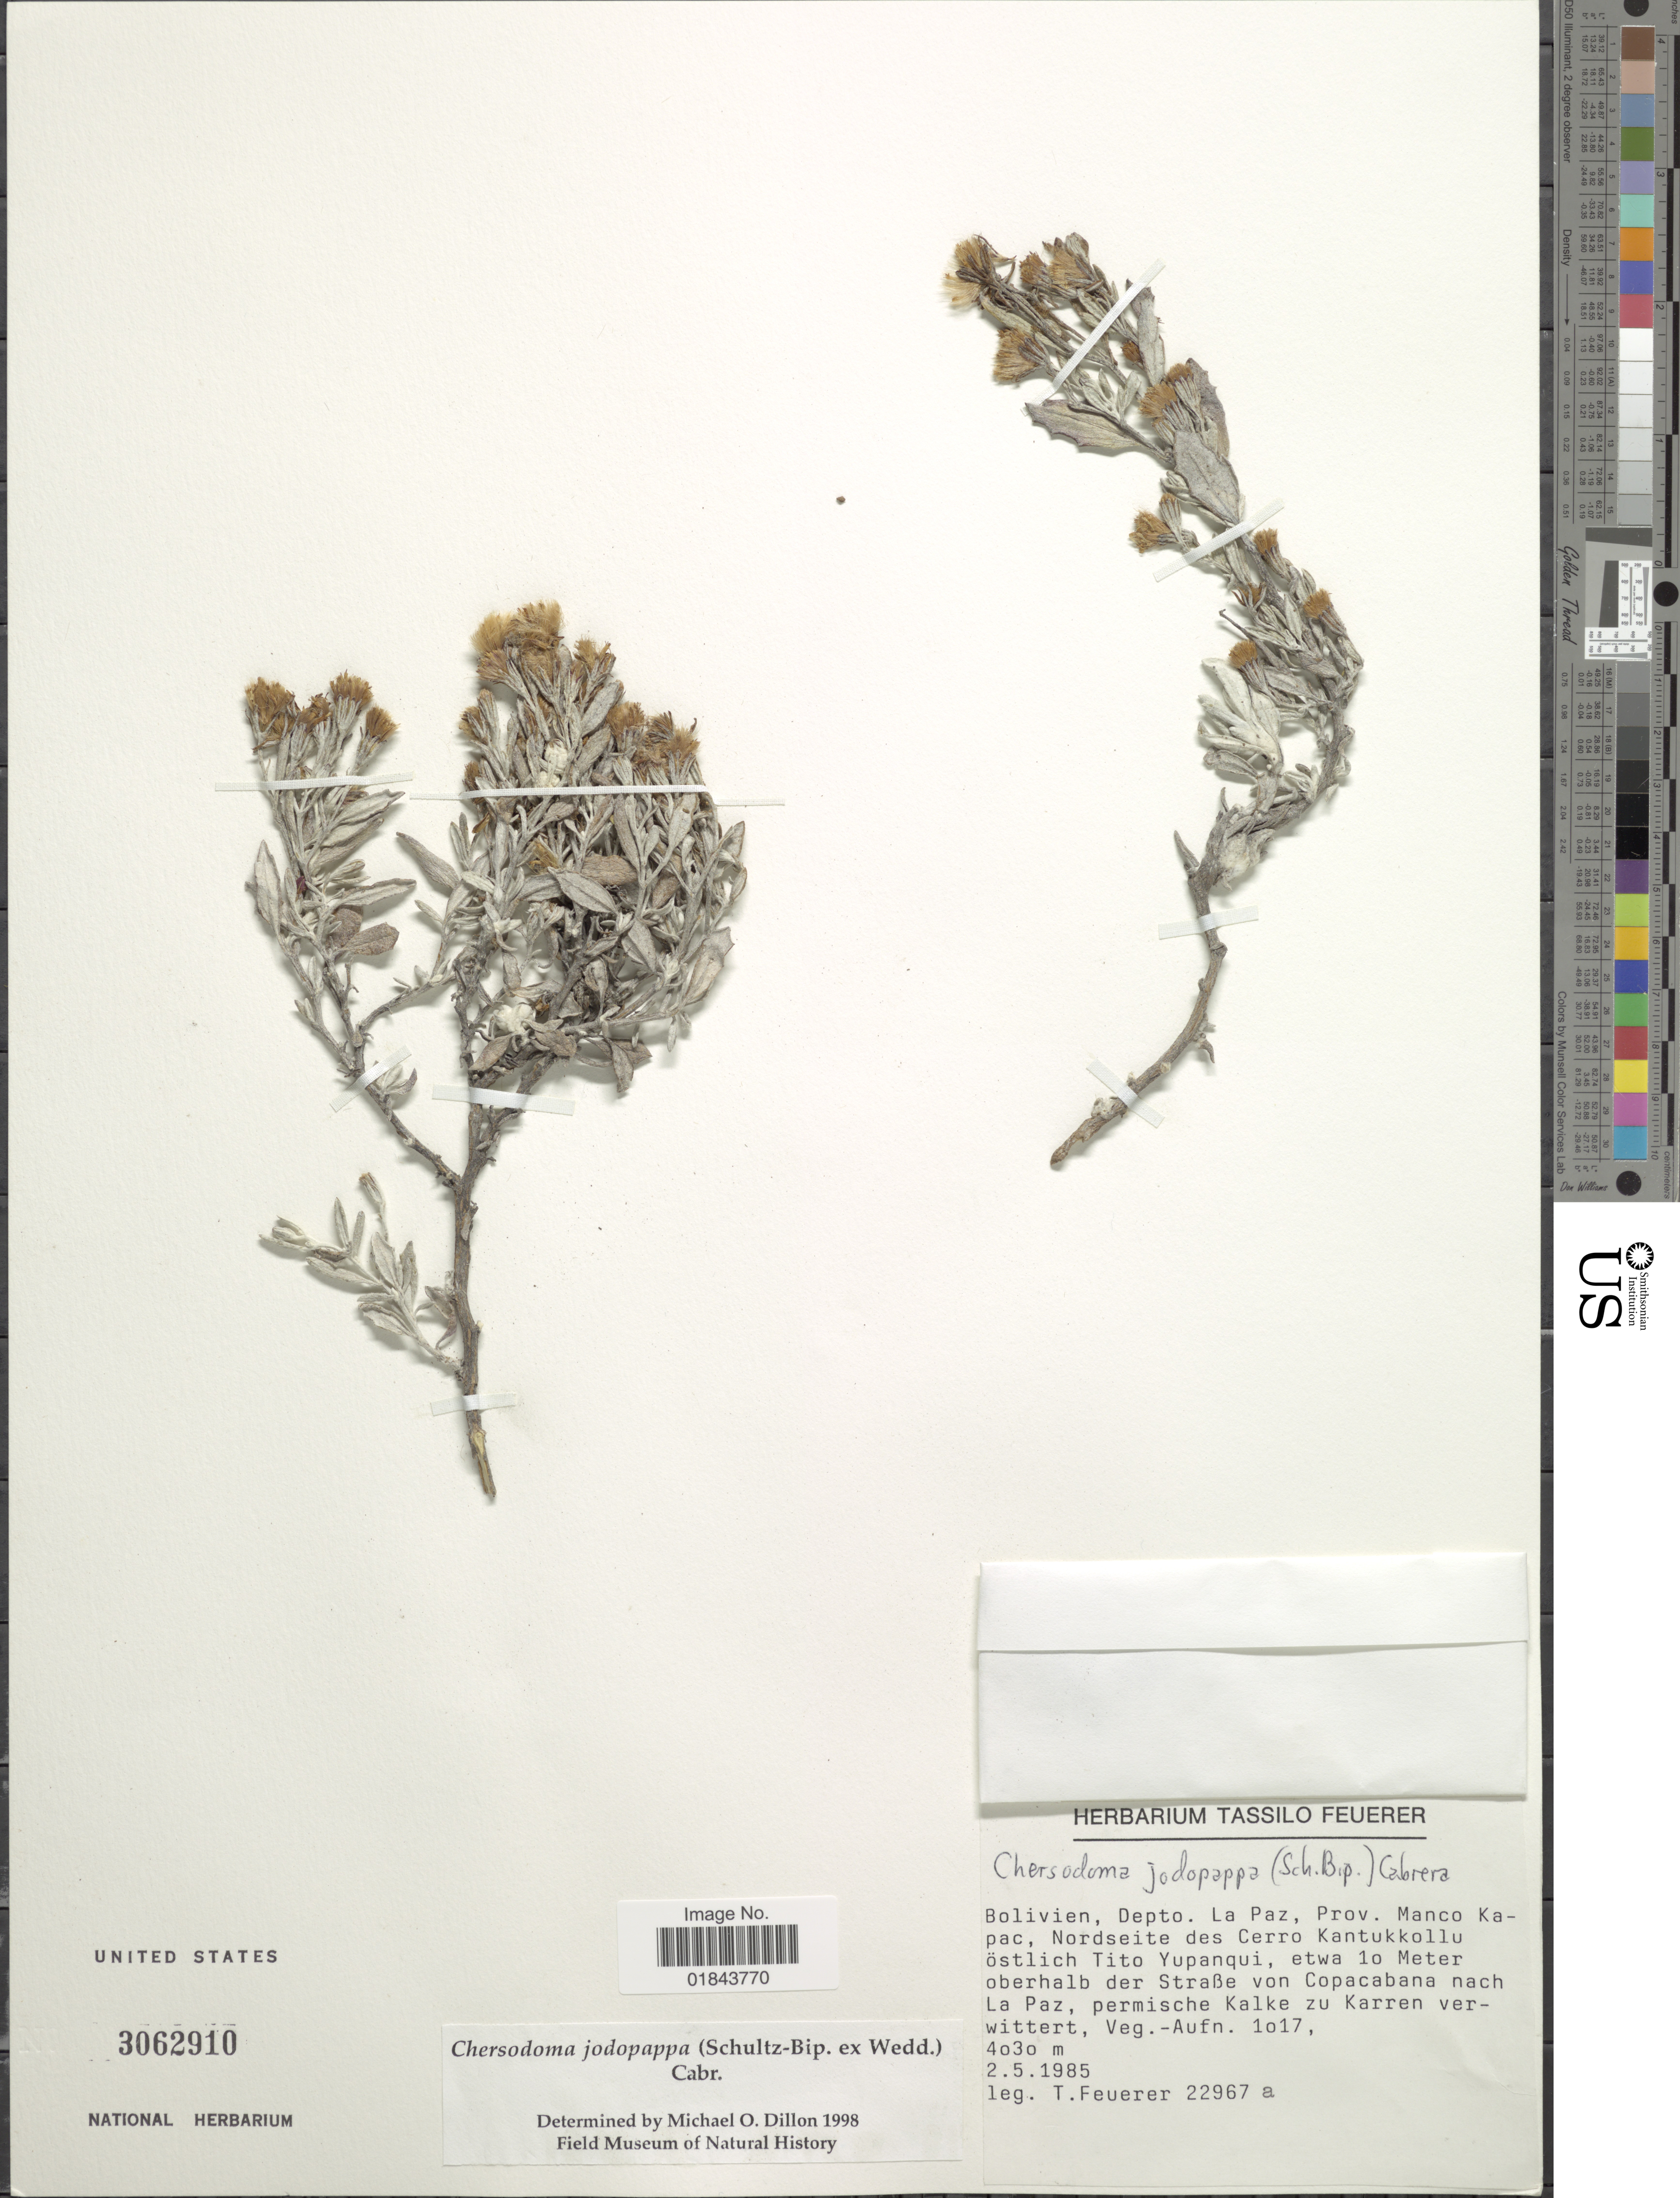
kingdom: Plantae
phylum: Tracheophyta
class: Magnoliopsida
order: Asterales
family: Asteraceae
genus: Chersodoma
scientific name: Chersodoma jodopappa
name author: (Sch. Bip.) Cabrera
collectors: T. Feuerer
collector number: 22967a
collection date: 1985-05-02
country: Bolivia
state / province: La Paz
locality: Bolivien, Depto. La Paz, Prov. Manco Kapac, Nordseite des Cerro Kantukkollu östlich Tito Yupanqui, etwa 10 Meter oberhalb der Straße von Copacabana nach La Paz, permische Kalke zu Karren verwittert, Veg.-Aufn. 1017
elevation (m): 4030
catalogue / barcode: US 3062910